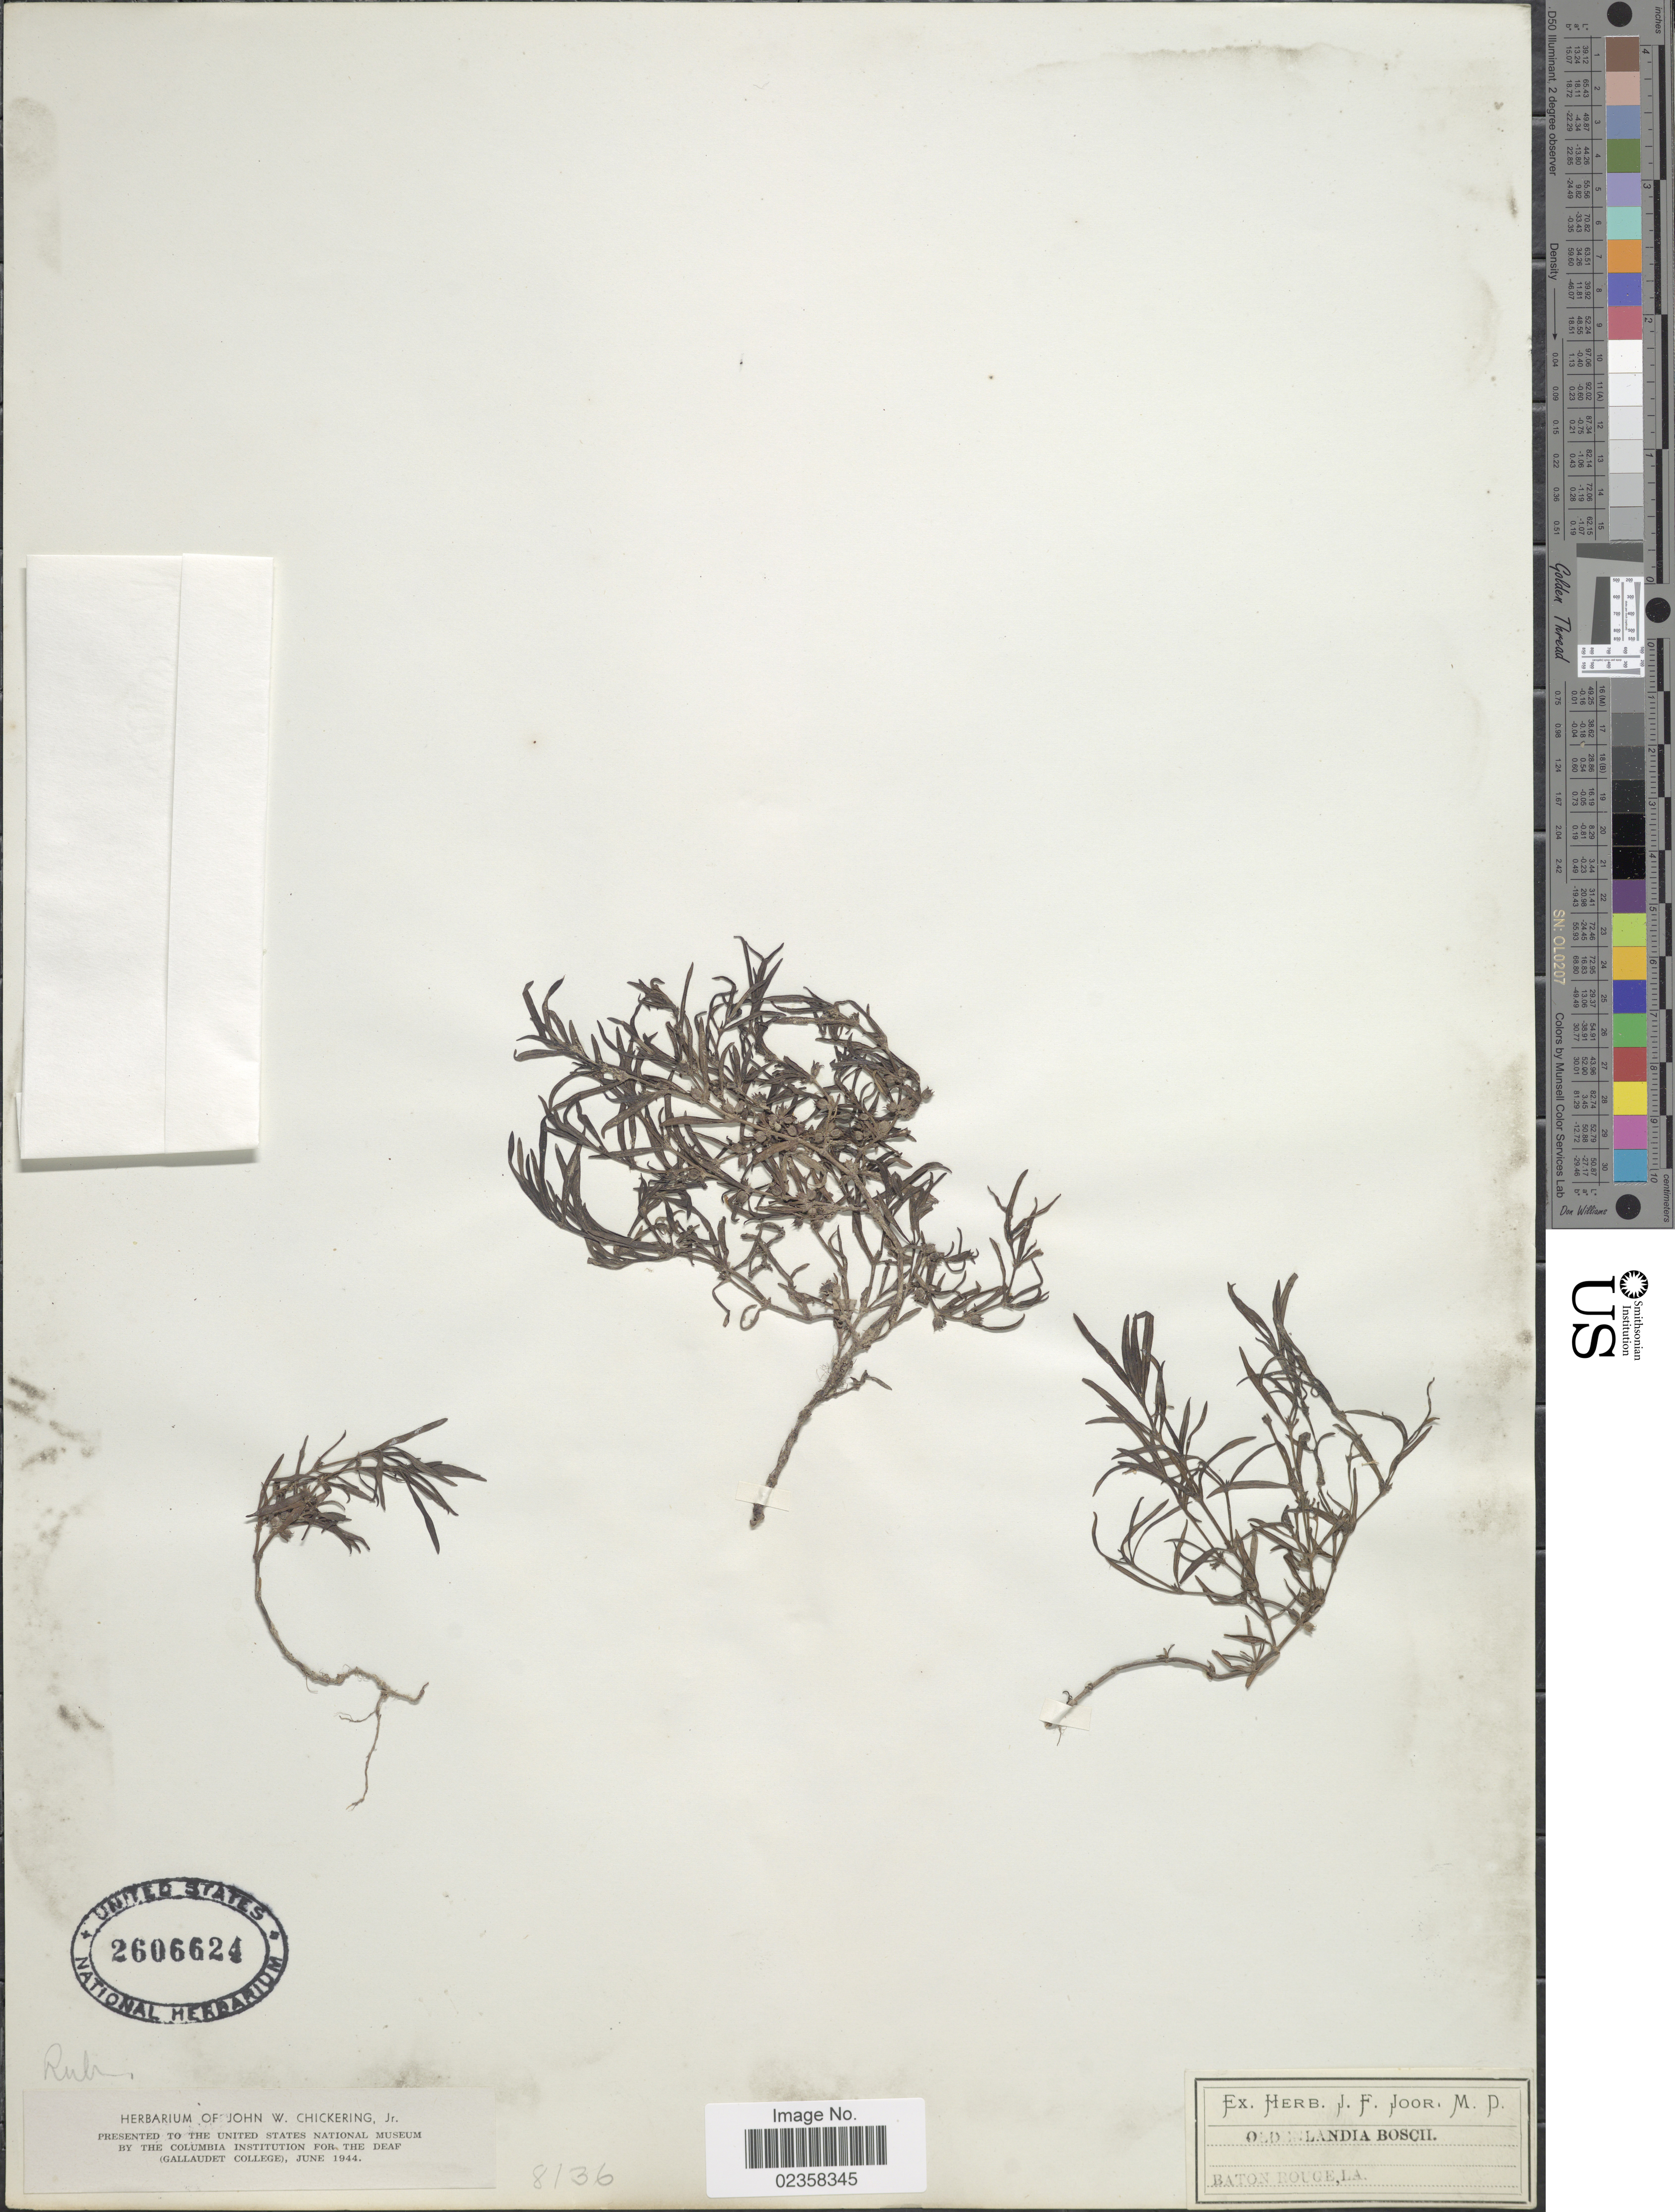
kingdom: Plantae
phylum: Tracheophyta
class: Magnoliopsida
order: Gentianales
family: Rubiaceae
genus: Oldenlandia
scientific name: Oldenlandia boscii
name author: (DC.) Chapm.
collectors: ex herb. J.F. Joor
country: United States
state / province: Louisiana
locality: Baton Rouge, LA.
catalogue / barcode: US 2606624